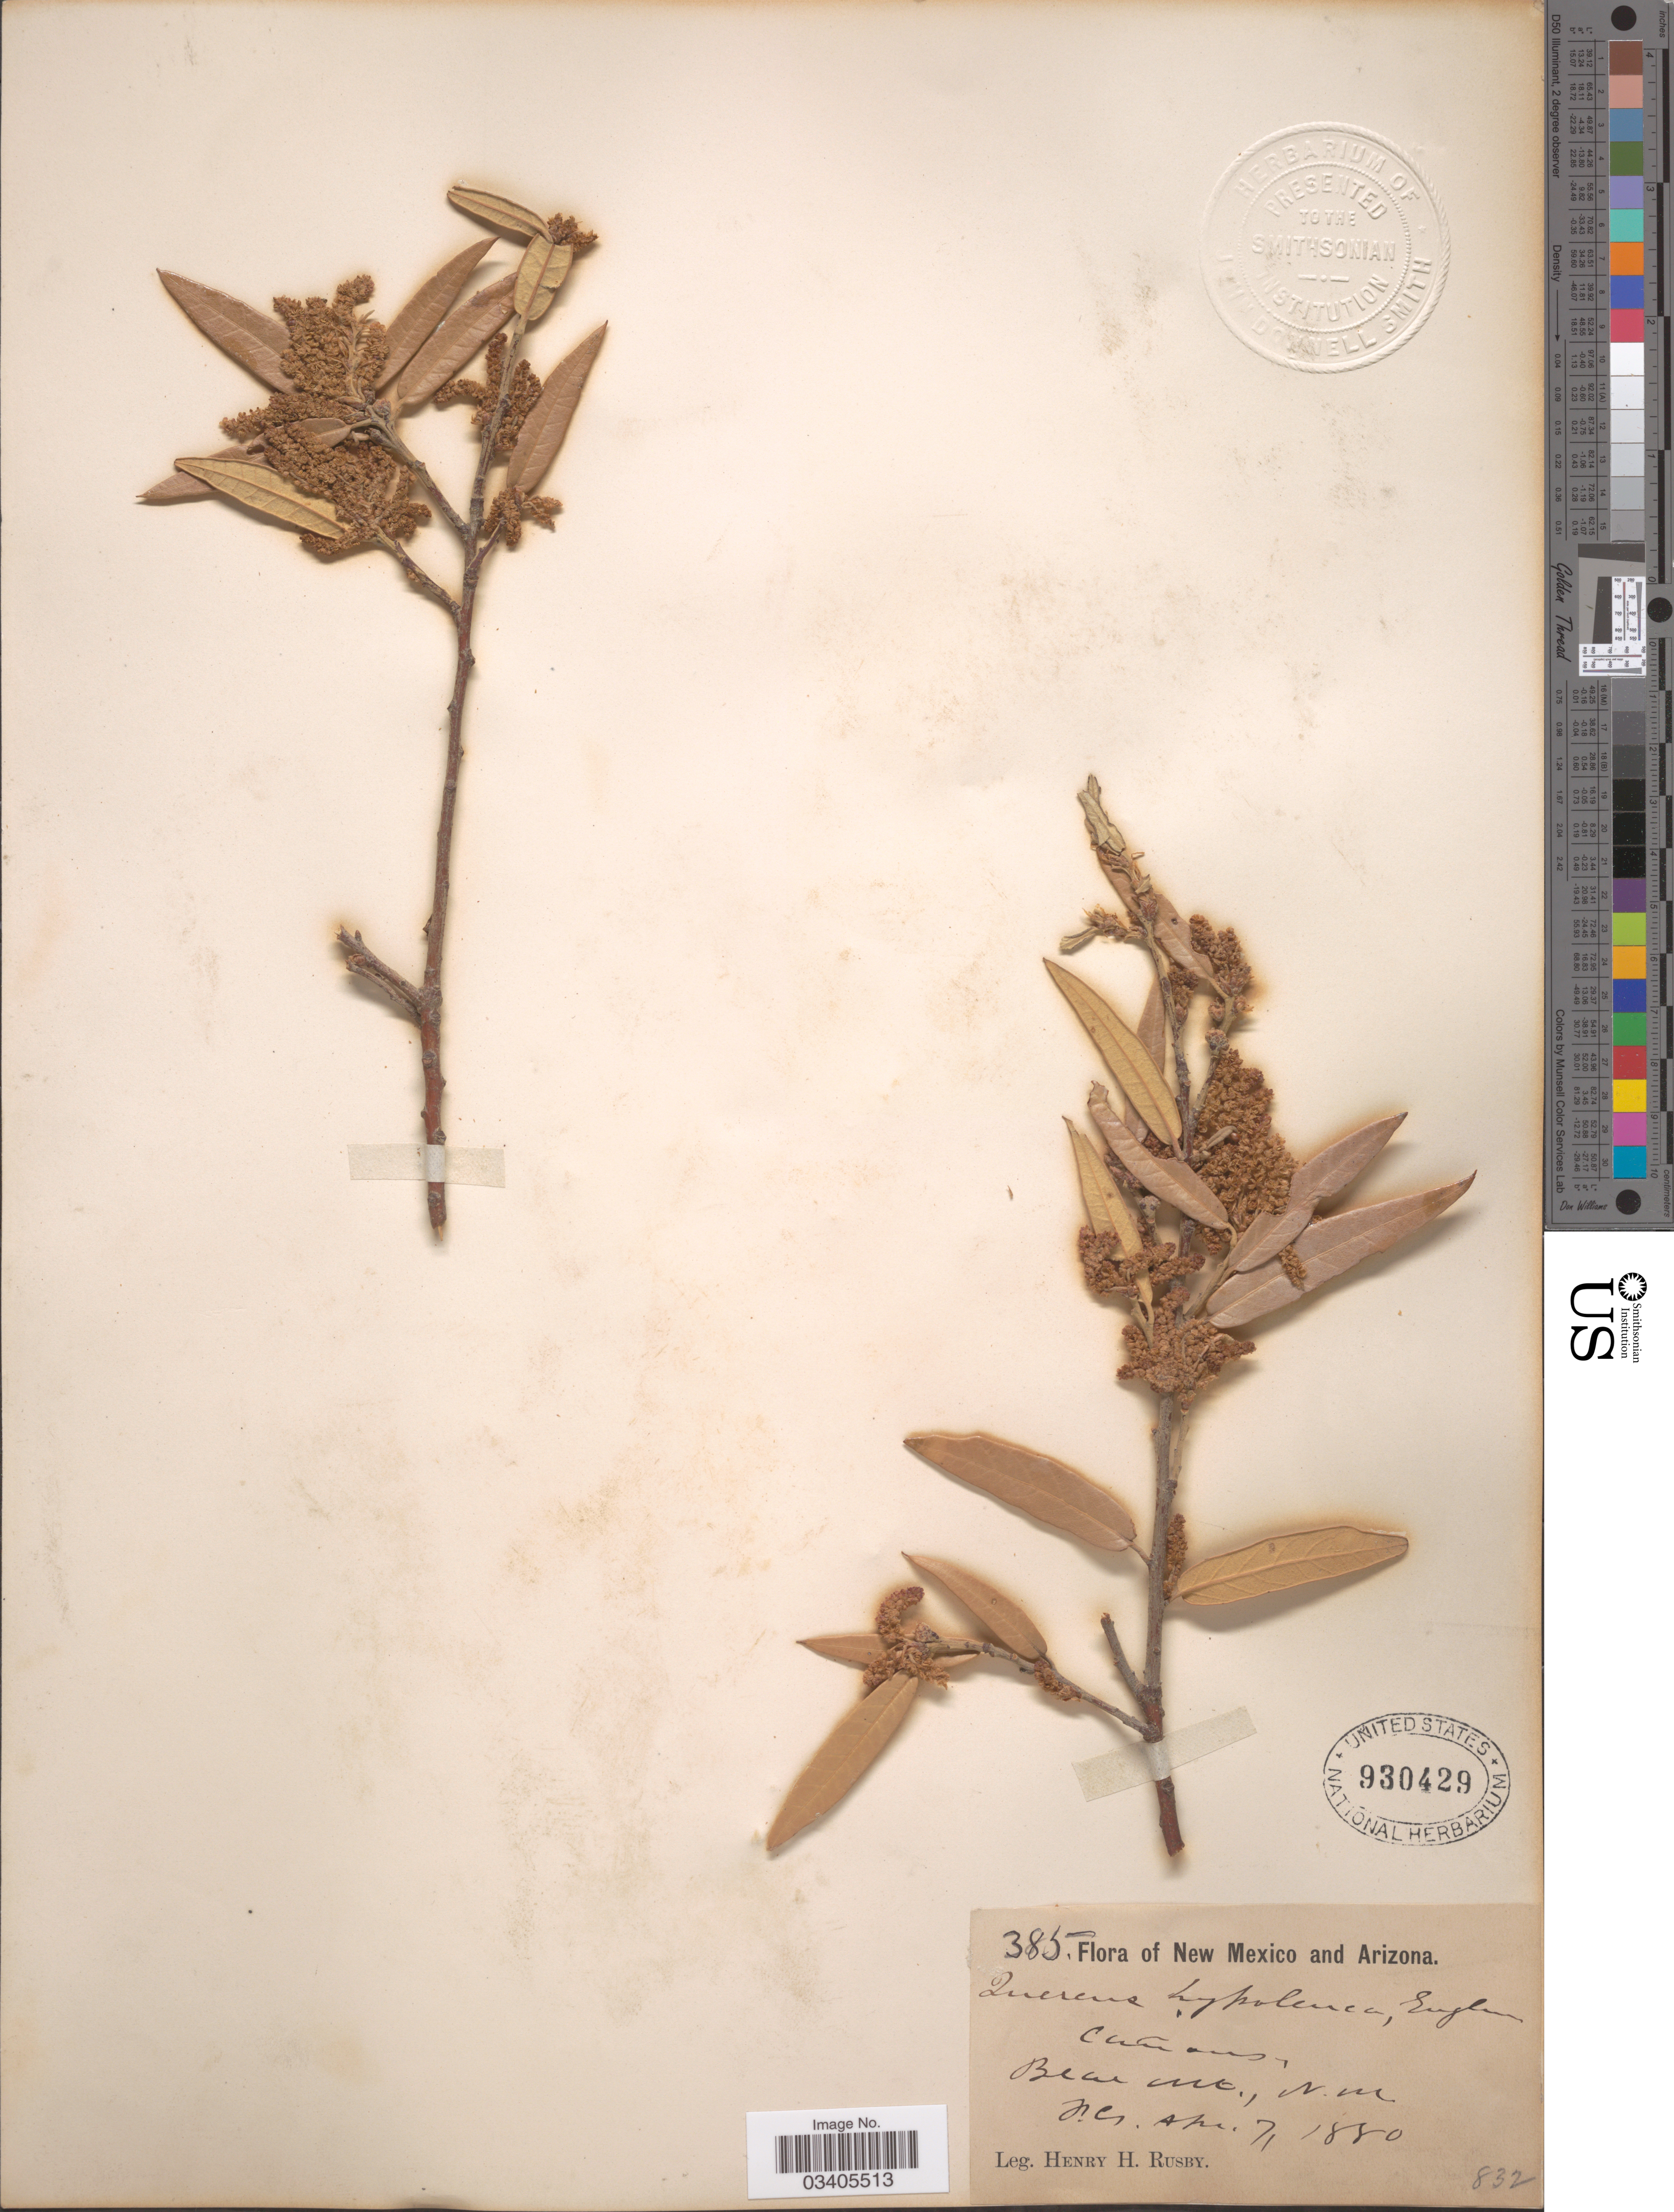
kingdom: Plantae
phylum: Tracheophyta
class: Magnoliopsida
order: Fagales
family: Fagaceae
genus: Quercus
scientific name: Quercus hypoleucoides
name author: A. Camus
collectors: H. H. Rusby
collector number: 385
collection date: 1880-04-07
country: United States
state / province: New Mexico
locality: Cañons, Bear Mt.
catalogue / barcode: US 930429